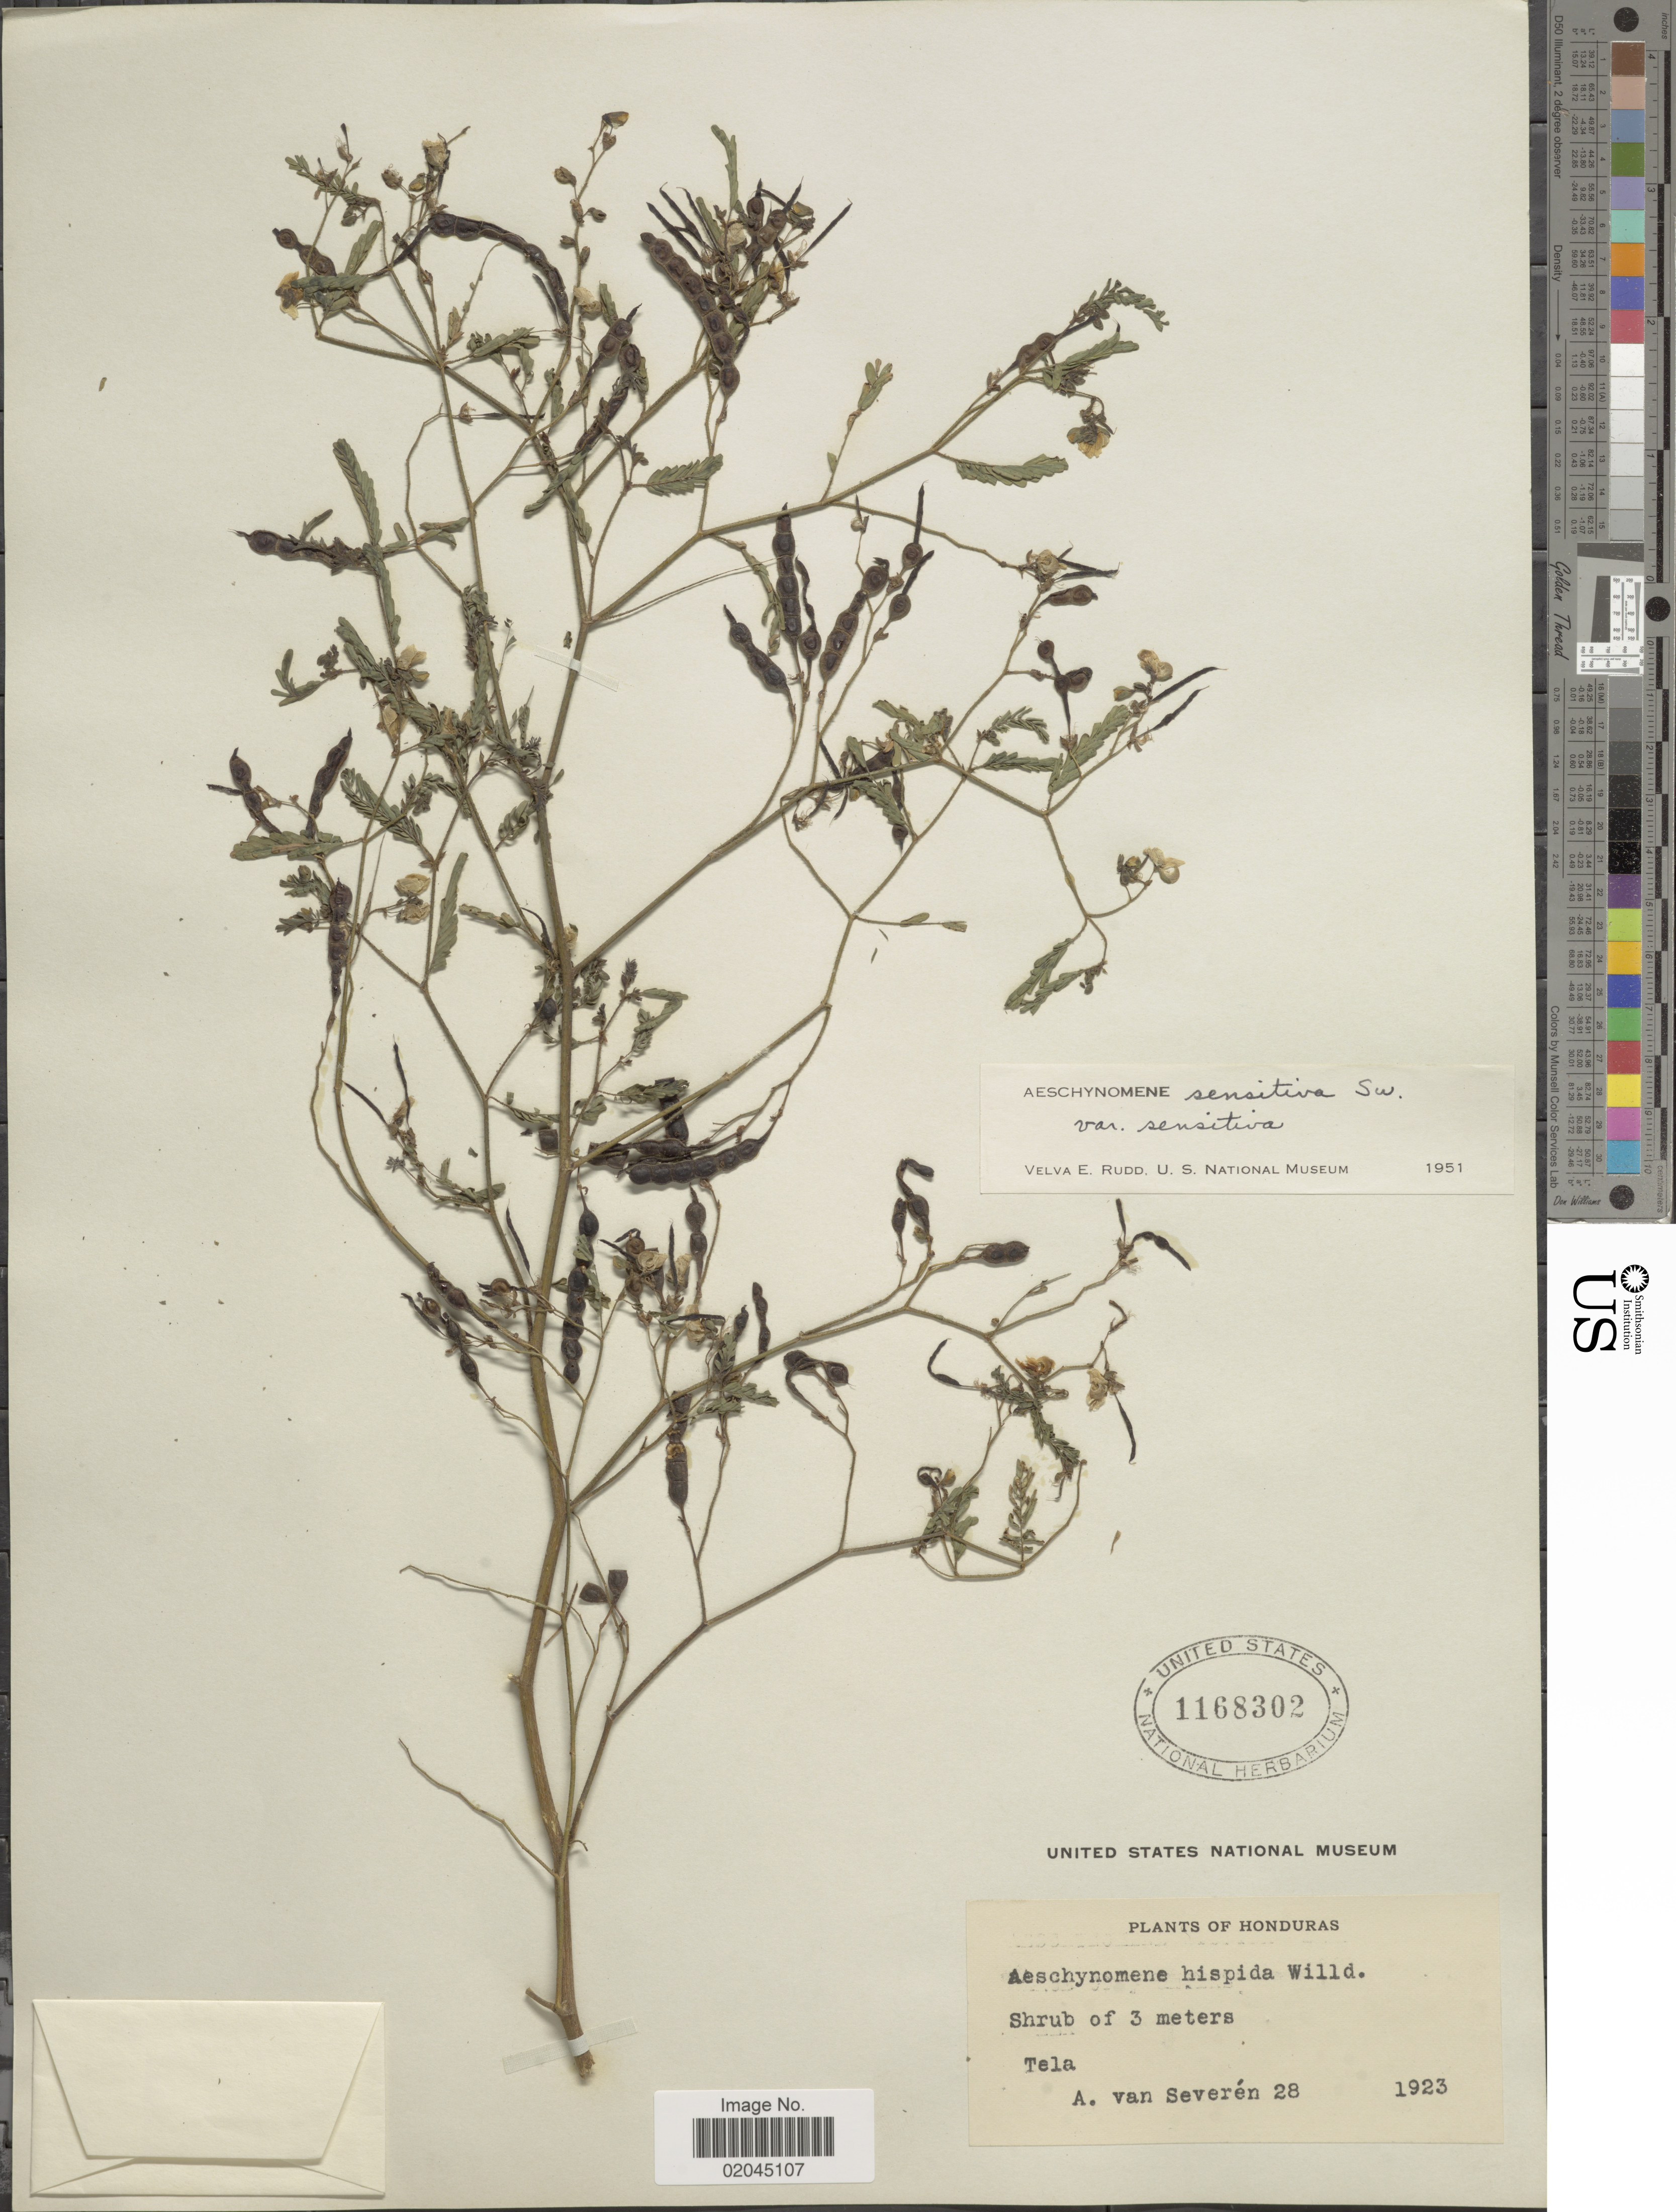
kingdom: Plantae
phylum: Tracheophyta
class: Magnoliopsida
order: Fabales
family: Fabaceae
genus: Aeschynomene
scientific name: Aeschynomene sensitiva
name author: Sw.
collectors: A. Van Severen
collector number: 28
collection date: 1923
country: Honduras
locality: Tela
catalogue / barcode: US 1168302